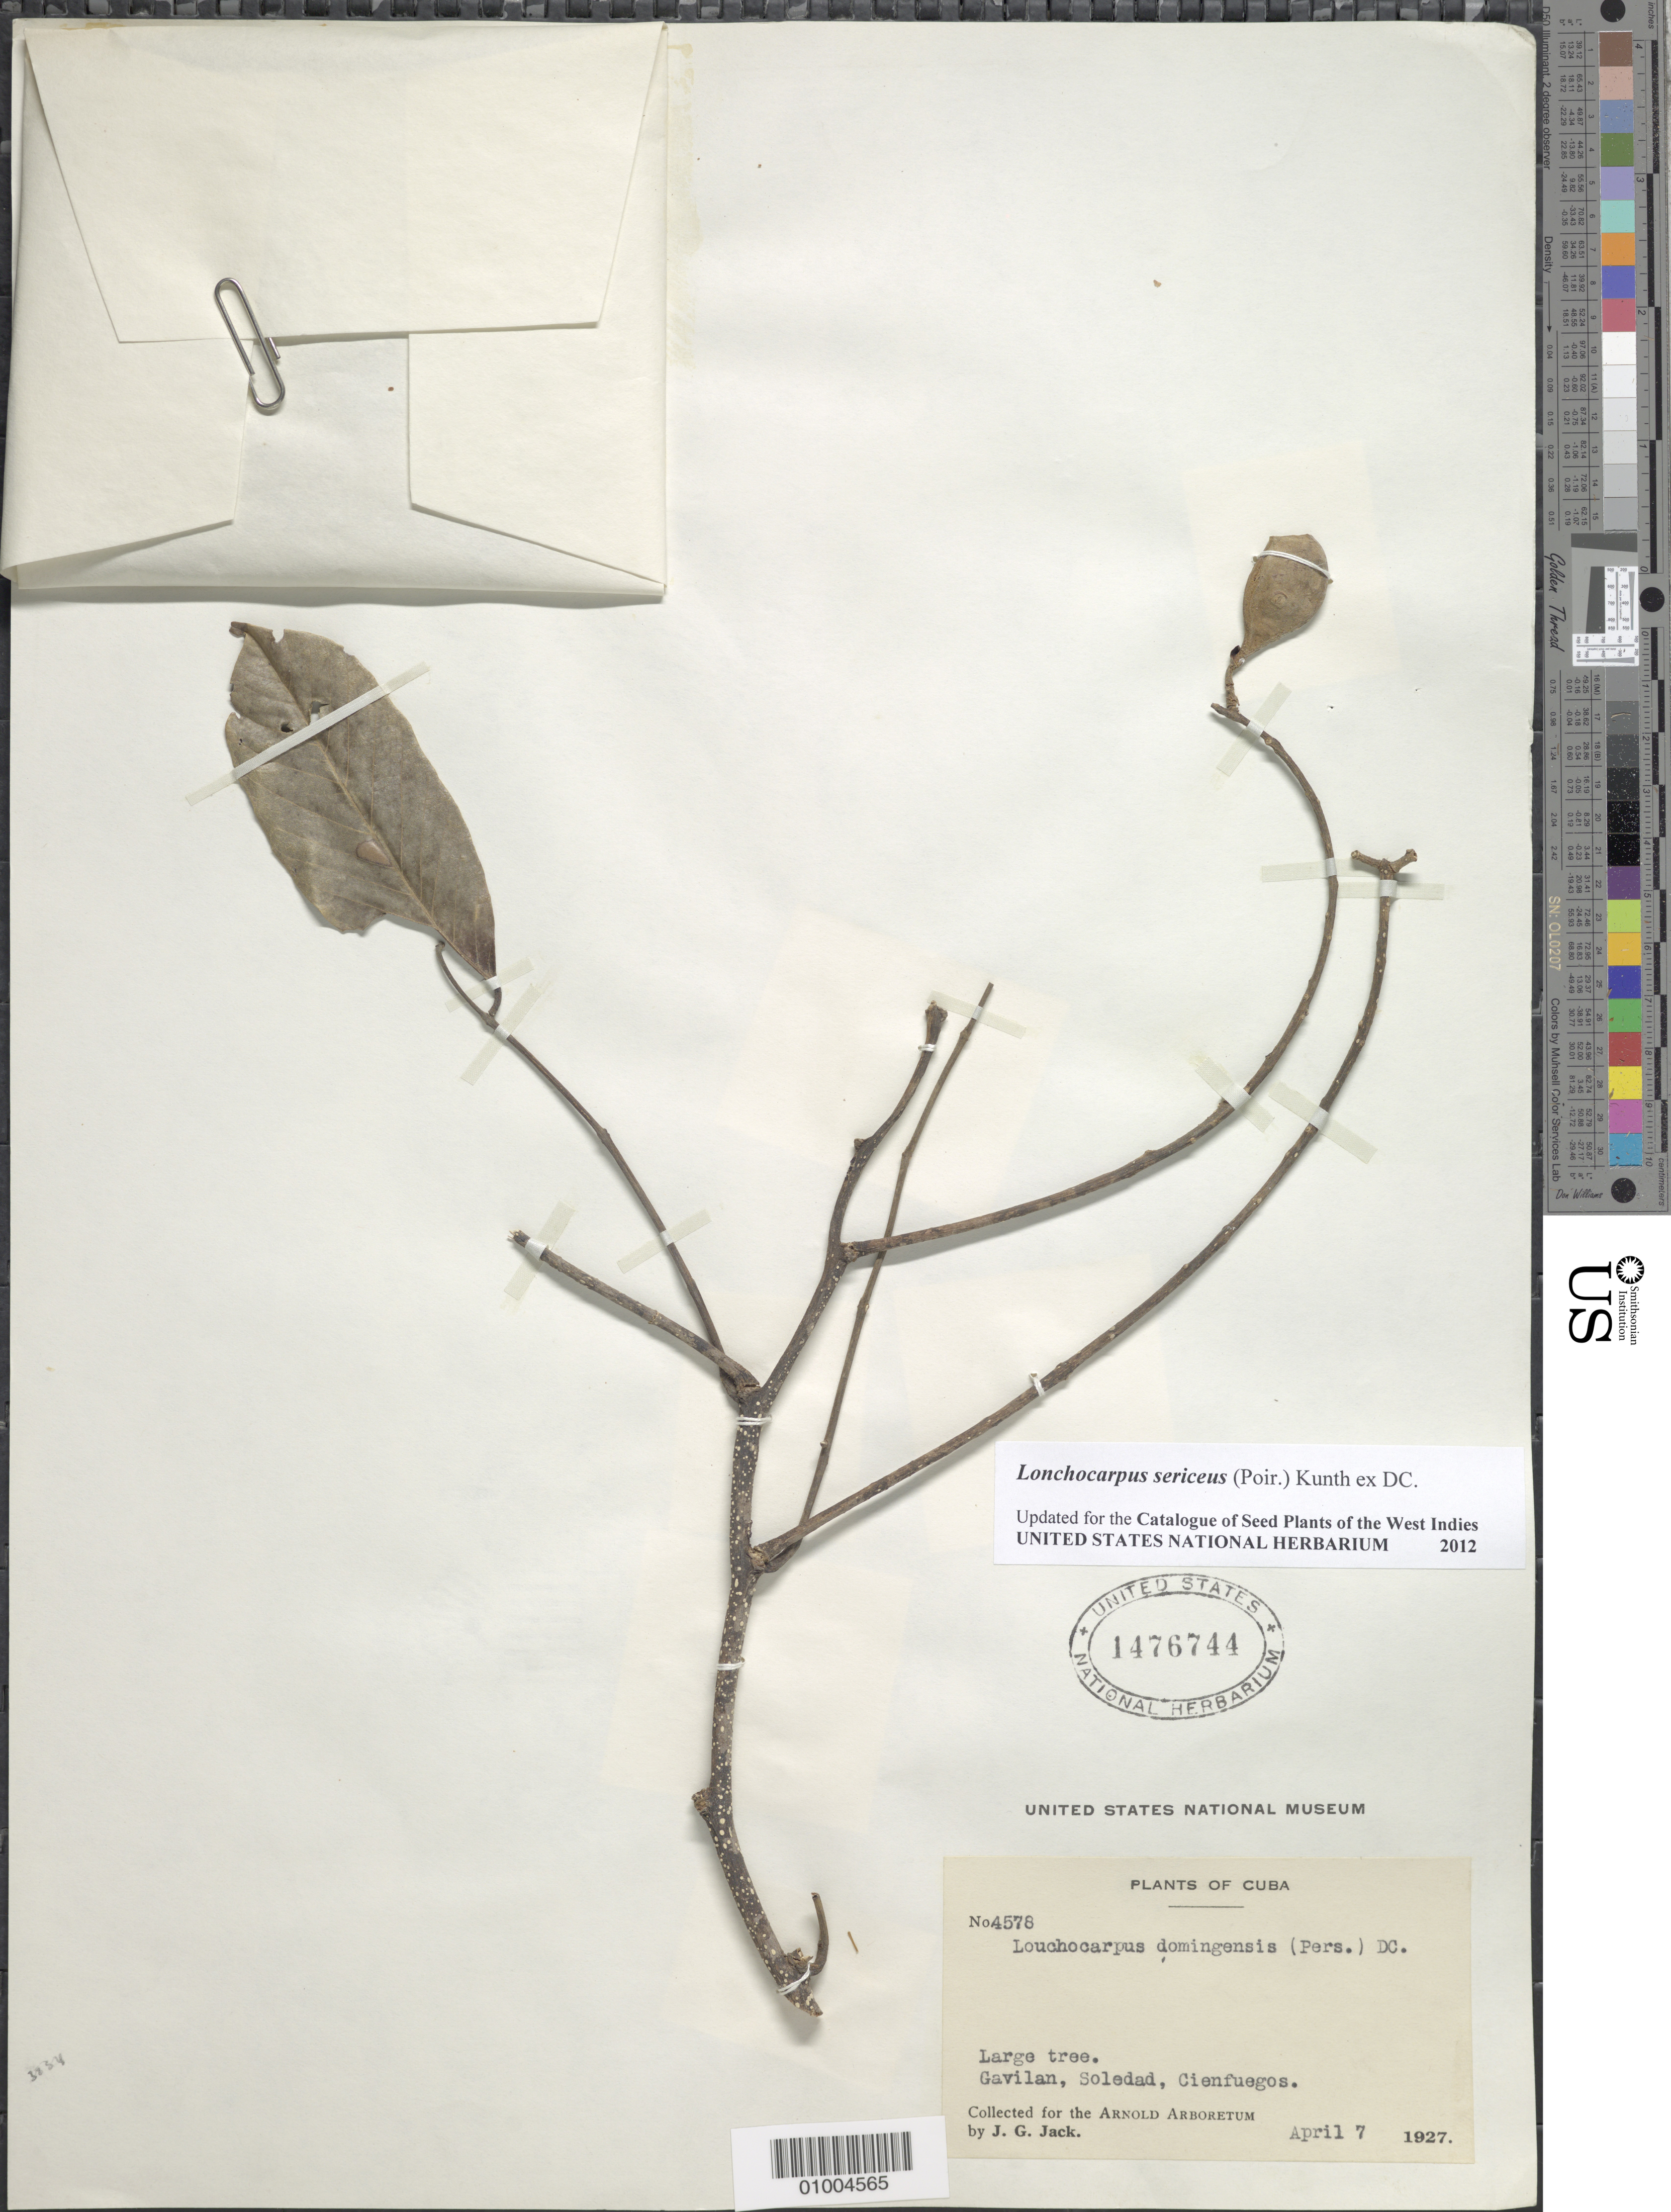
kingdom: Plantae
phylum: Tracheophyta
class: Magnoliopsida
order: Fabales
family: Fabaceae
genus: Lonchocarpus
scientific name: Lonchocarpus sericeus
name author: (Poir.) Kunth ex DC.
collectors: J. G. Jack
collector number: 4578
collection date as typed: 07 Apr 1927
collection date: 1927-04-07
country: Cuba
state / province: Cienfuegos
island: Cuba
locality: Large tree Gavilan, Soledad, Cienfuegos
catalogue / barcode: US 1476744